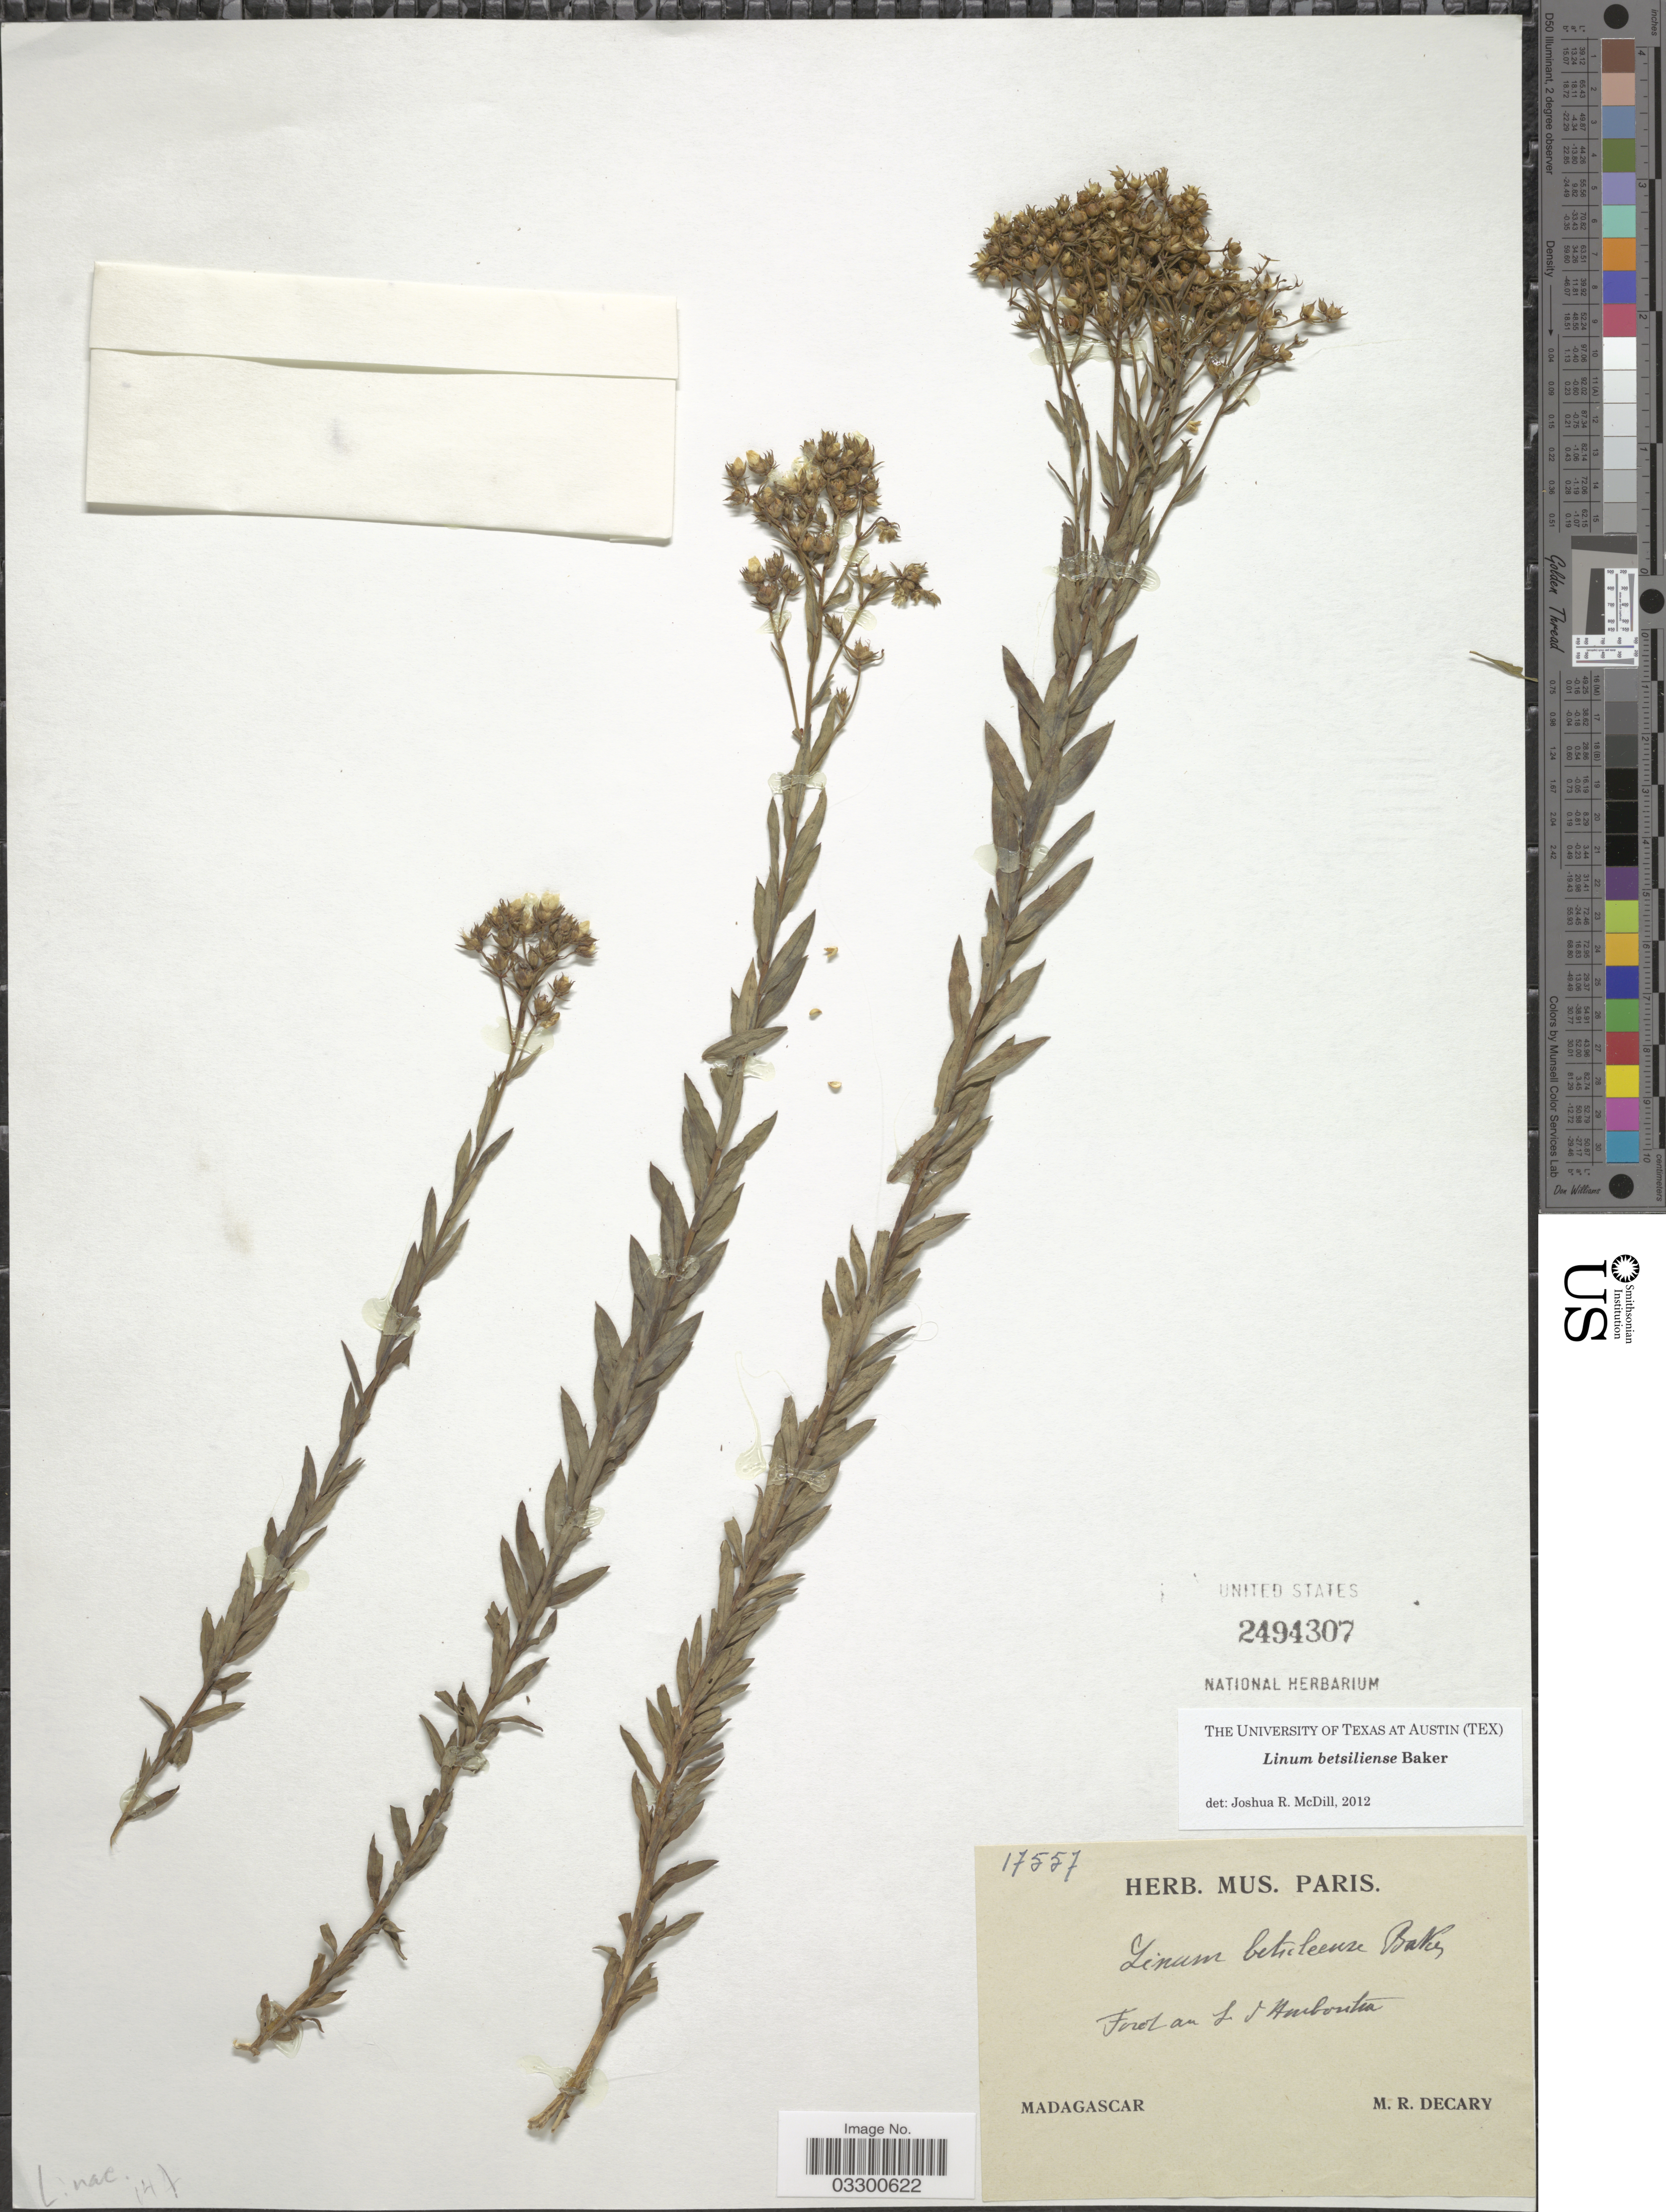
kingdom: Plantae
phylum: Tracheophyta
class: Magnoliopsida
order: Malpighiales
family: Linaceae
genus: Linum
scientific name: Linum betsiliense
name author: Baker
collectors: R. Decary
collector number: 17557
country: Madagascar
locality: Foret au L. V. Ambontra.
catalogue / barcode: US 2494307